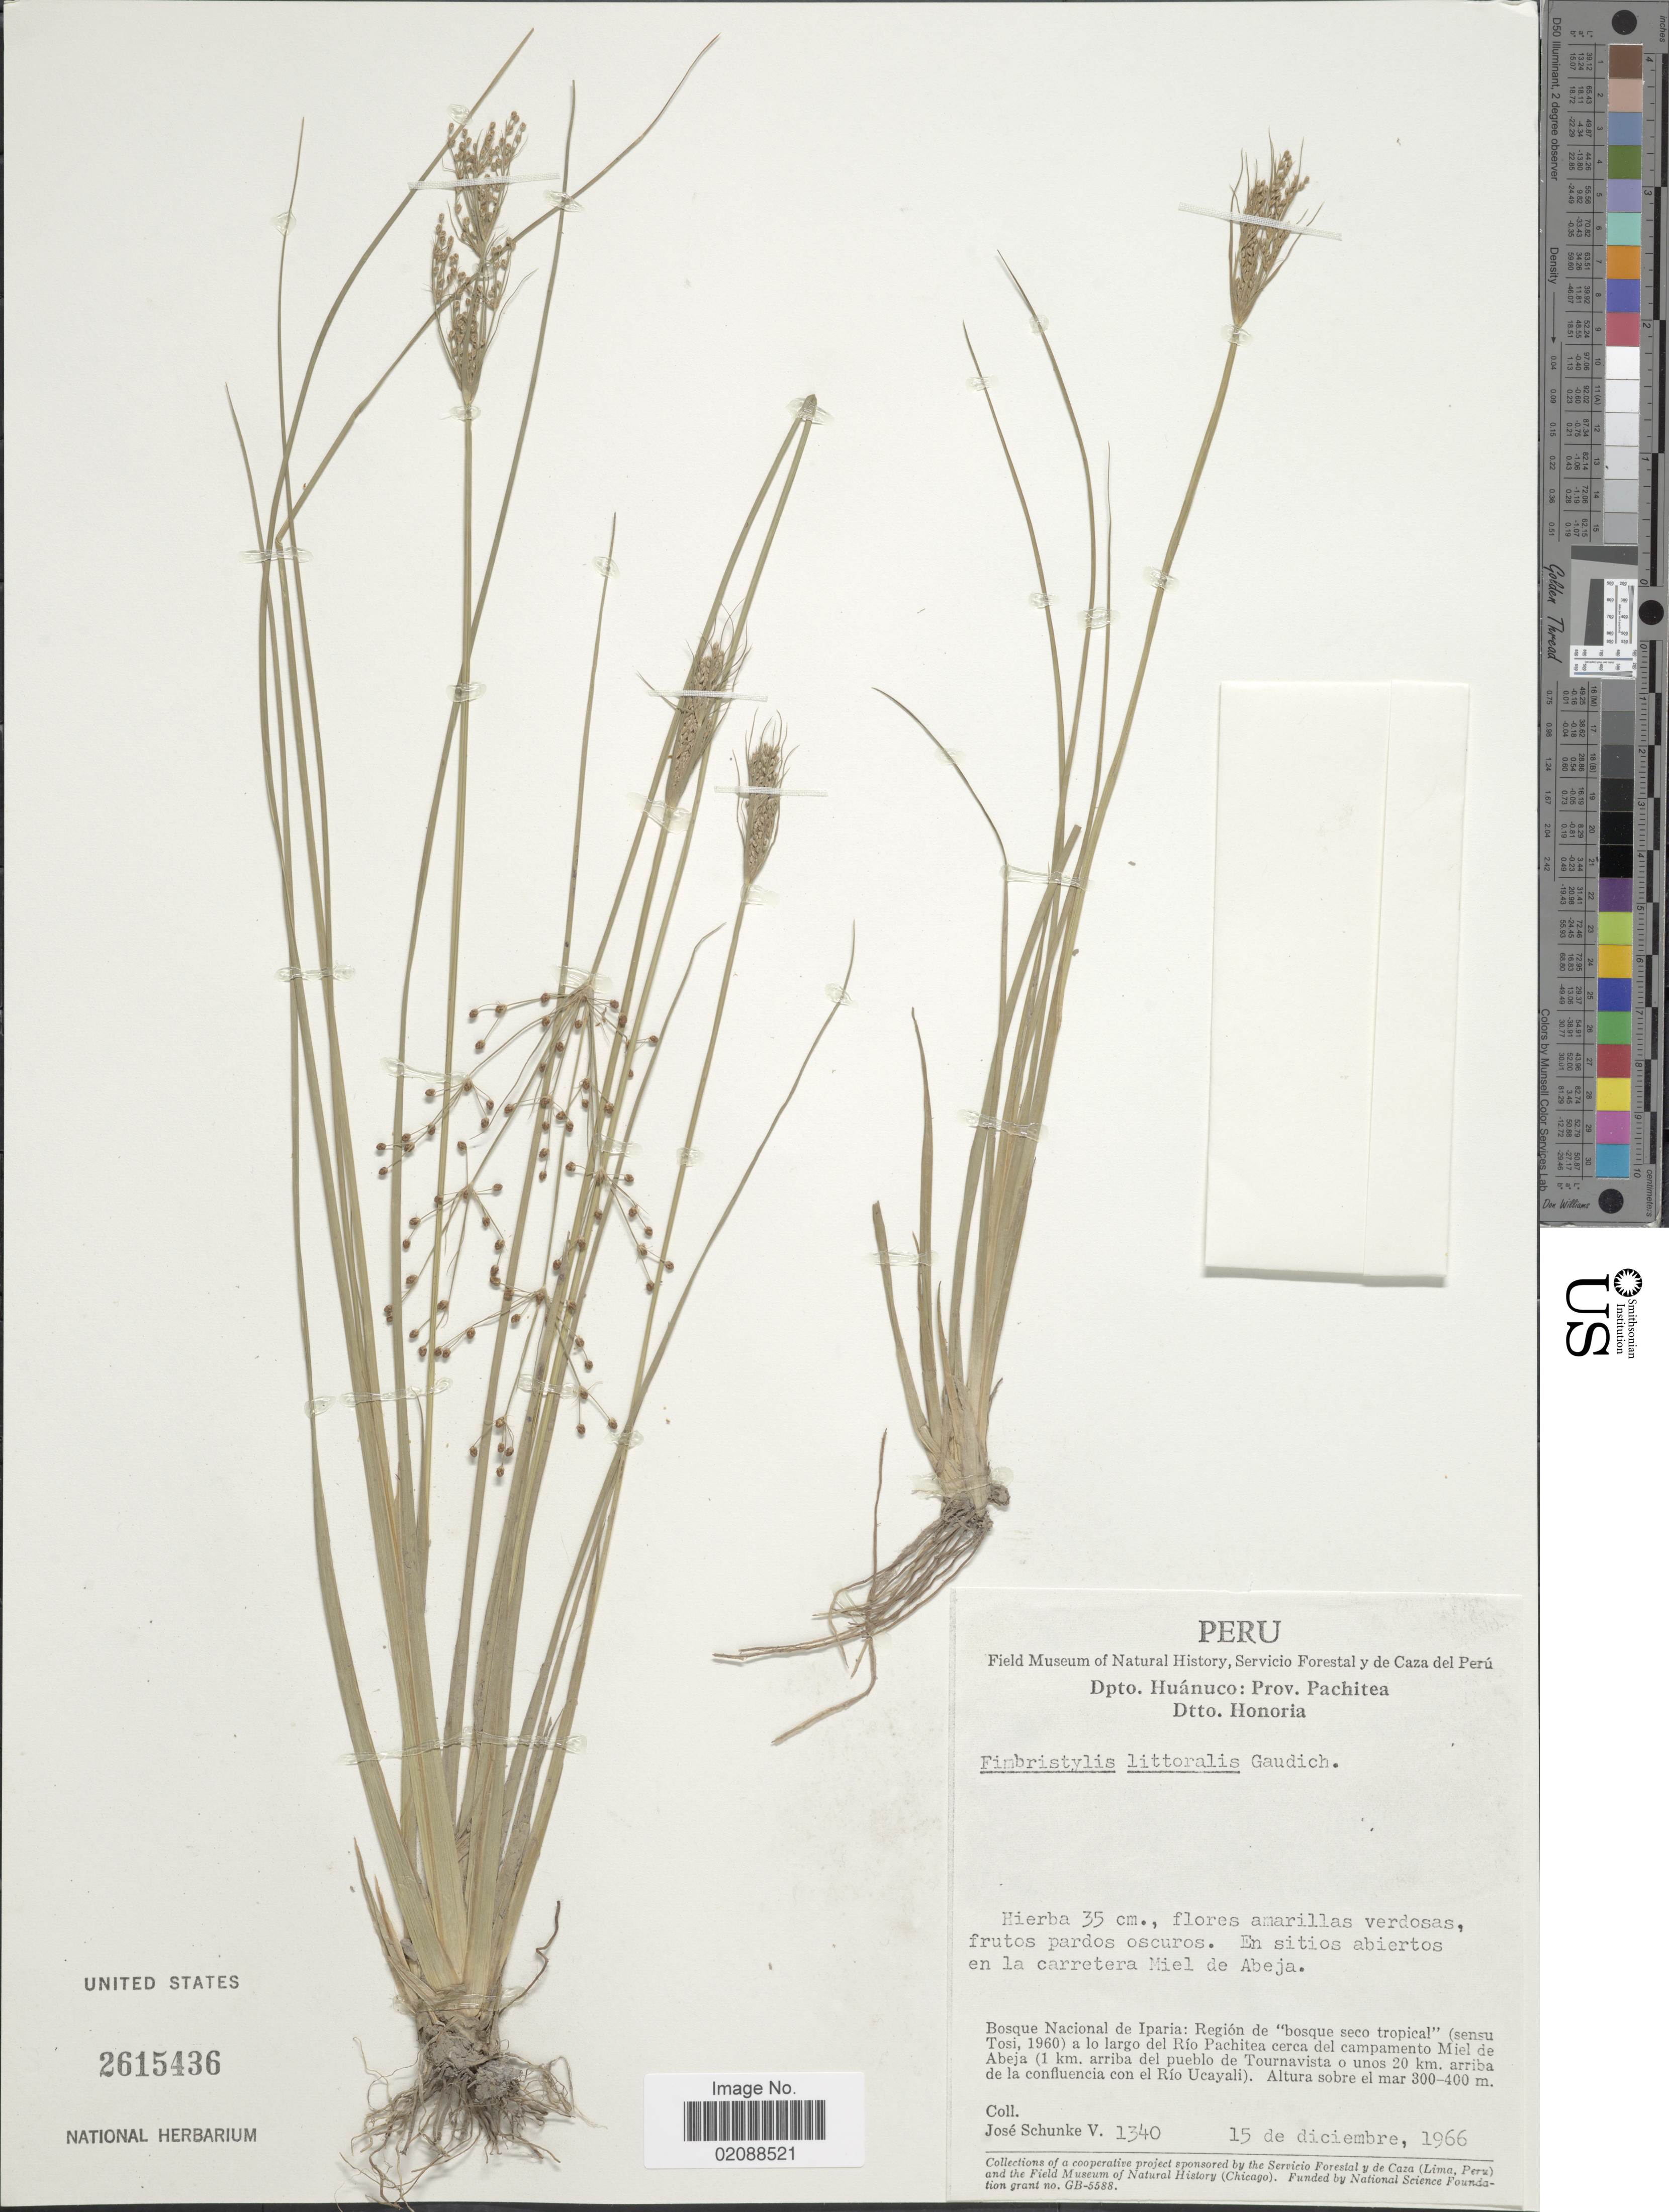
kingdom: Plantae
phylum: Tracheophyta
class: Liliopsida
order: Poales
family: Cyperaceae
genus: Fimbristylis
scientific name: Fimbristylis littoralis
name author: Gaudich.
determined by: Strong, M. T., (US), Smithsonian Institution - National Museum of Natural History (UNITED STATES)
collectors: J. Schunke Vigo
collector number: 1340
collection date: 1966-12-15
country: Peru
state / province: Huánuco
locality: Prov. Pachitea. Dtto. Honoria. Bosque Nacional de Iparia: Region de "bosque seco tropical"(sensu Tosi, 1960) a la largo del Rio Pachitea cerca del campamento Miel de Abeja 91 km. arriba del pueblo de Tournavista o unos 20 km. ariba de la confluencia con el Rio Ucayali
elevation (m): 300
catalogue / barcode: US 2615436